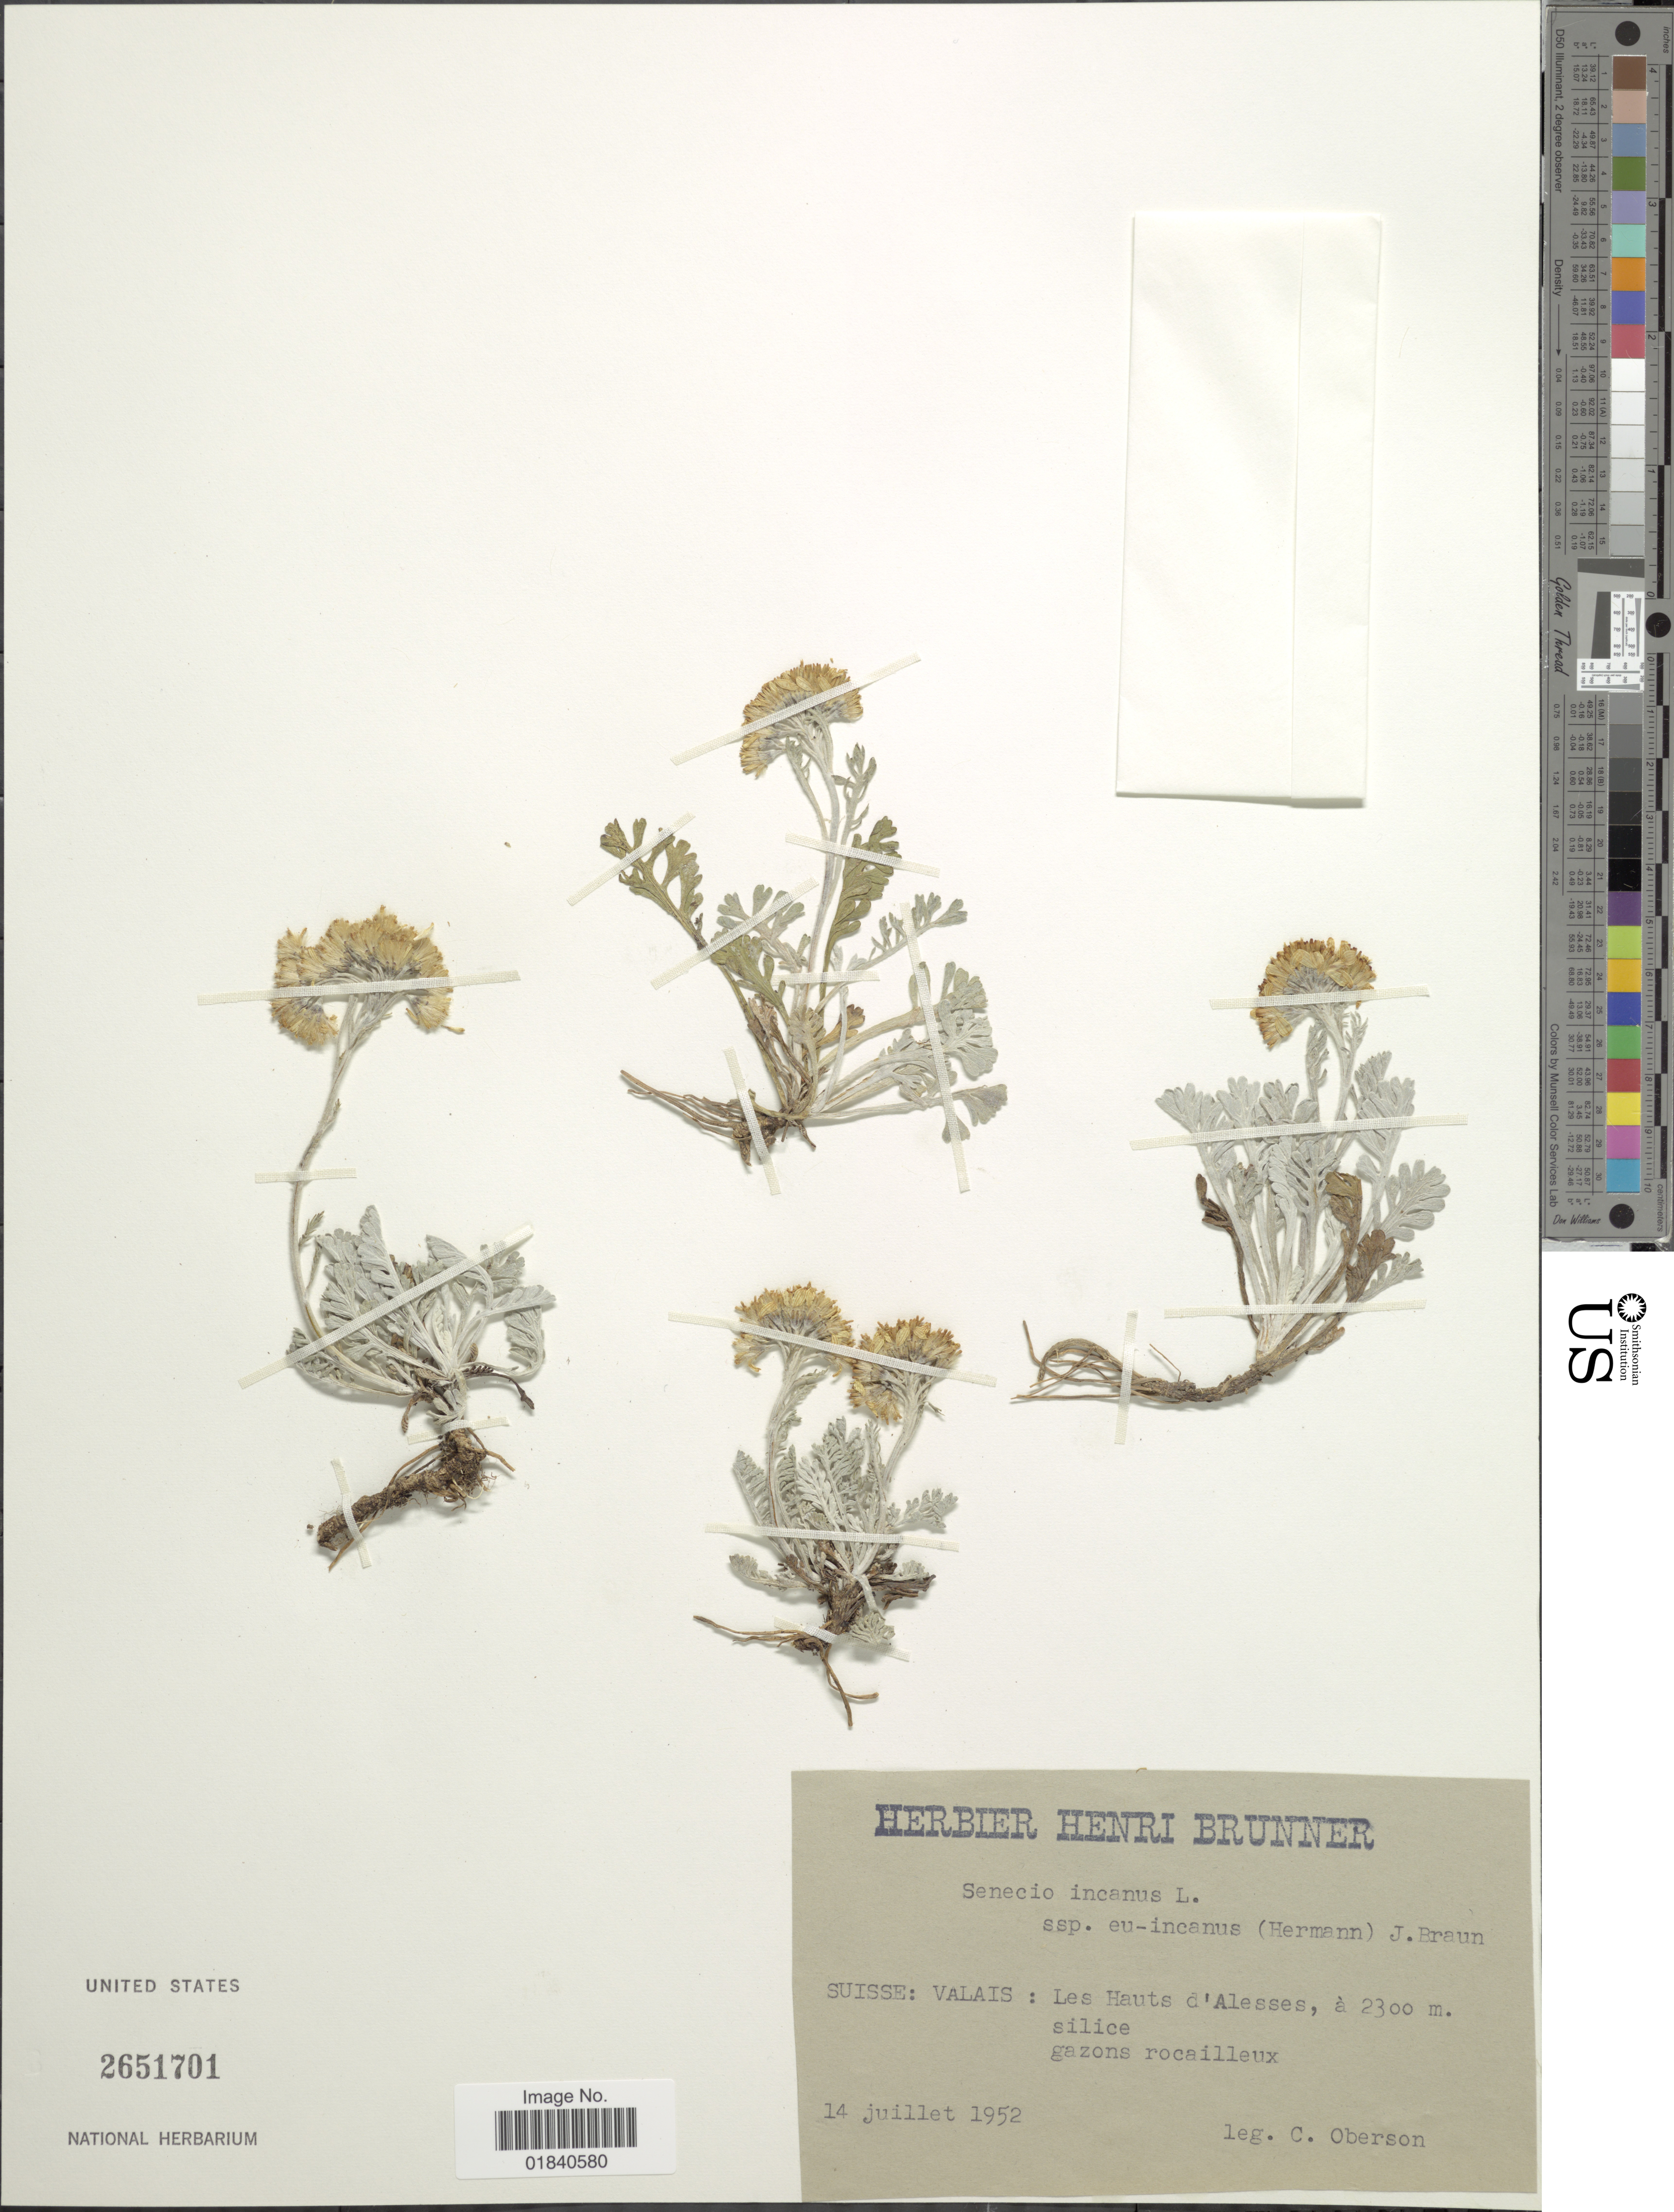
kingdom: Plantae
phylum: Tracheophyta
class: Magnoliopsida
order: Asterales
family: Asteraceae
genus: Jacobaea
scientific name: Jacobaea incana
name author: (L.) Veldkamp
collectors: C. Oberson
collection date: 1952-07-14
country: Switzerland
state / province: Valais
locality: Suisse: Les Hauts d'Alesses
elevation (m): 2300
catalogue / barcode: US 2651701